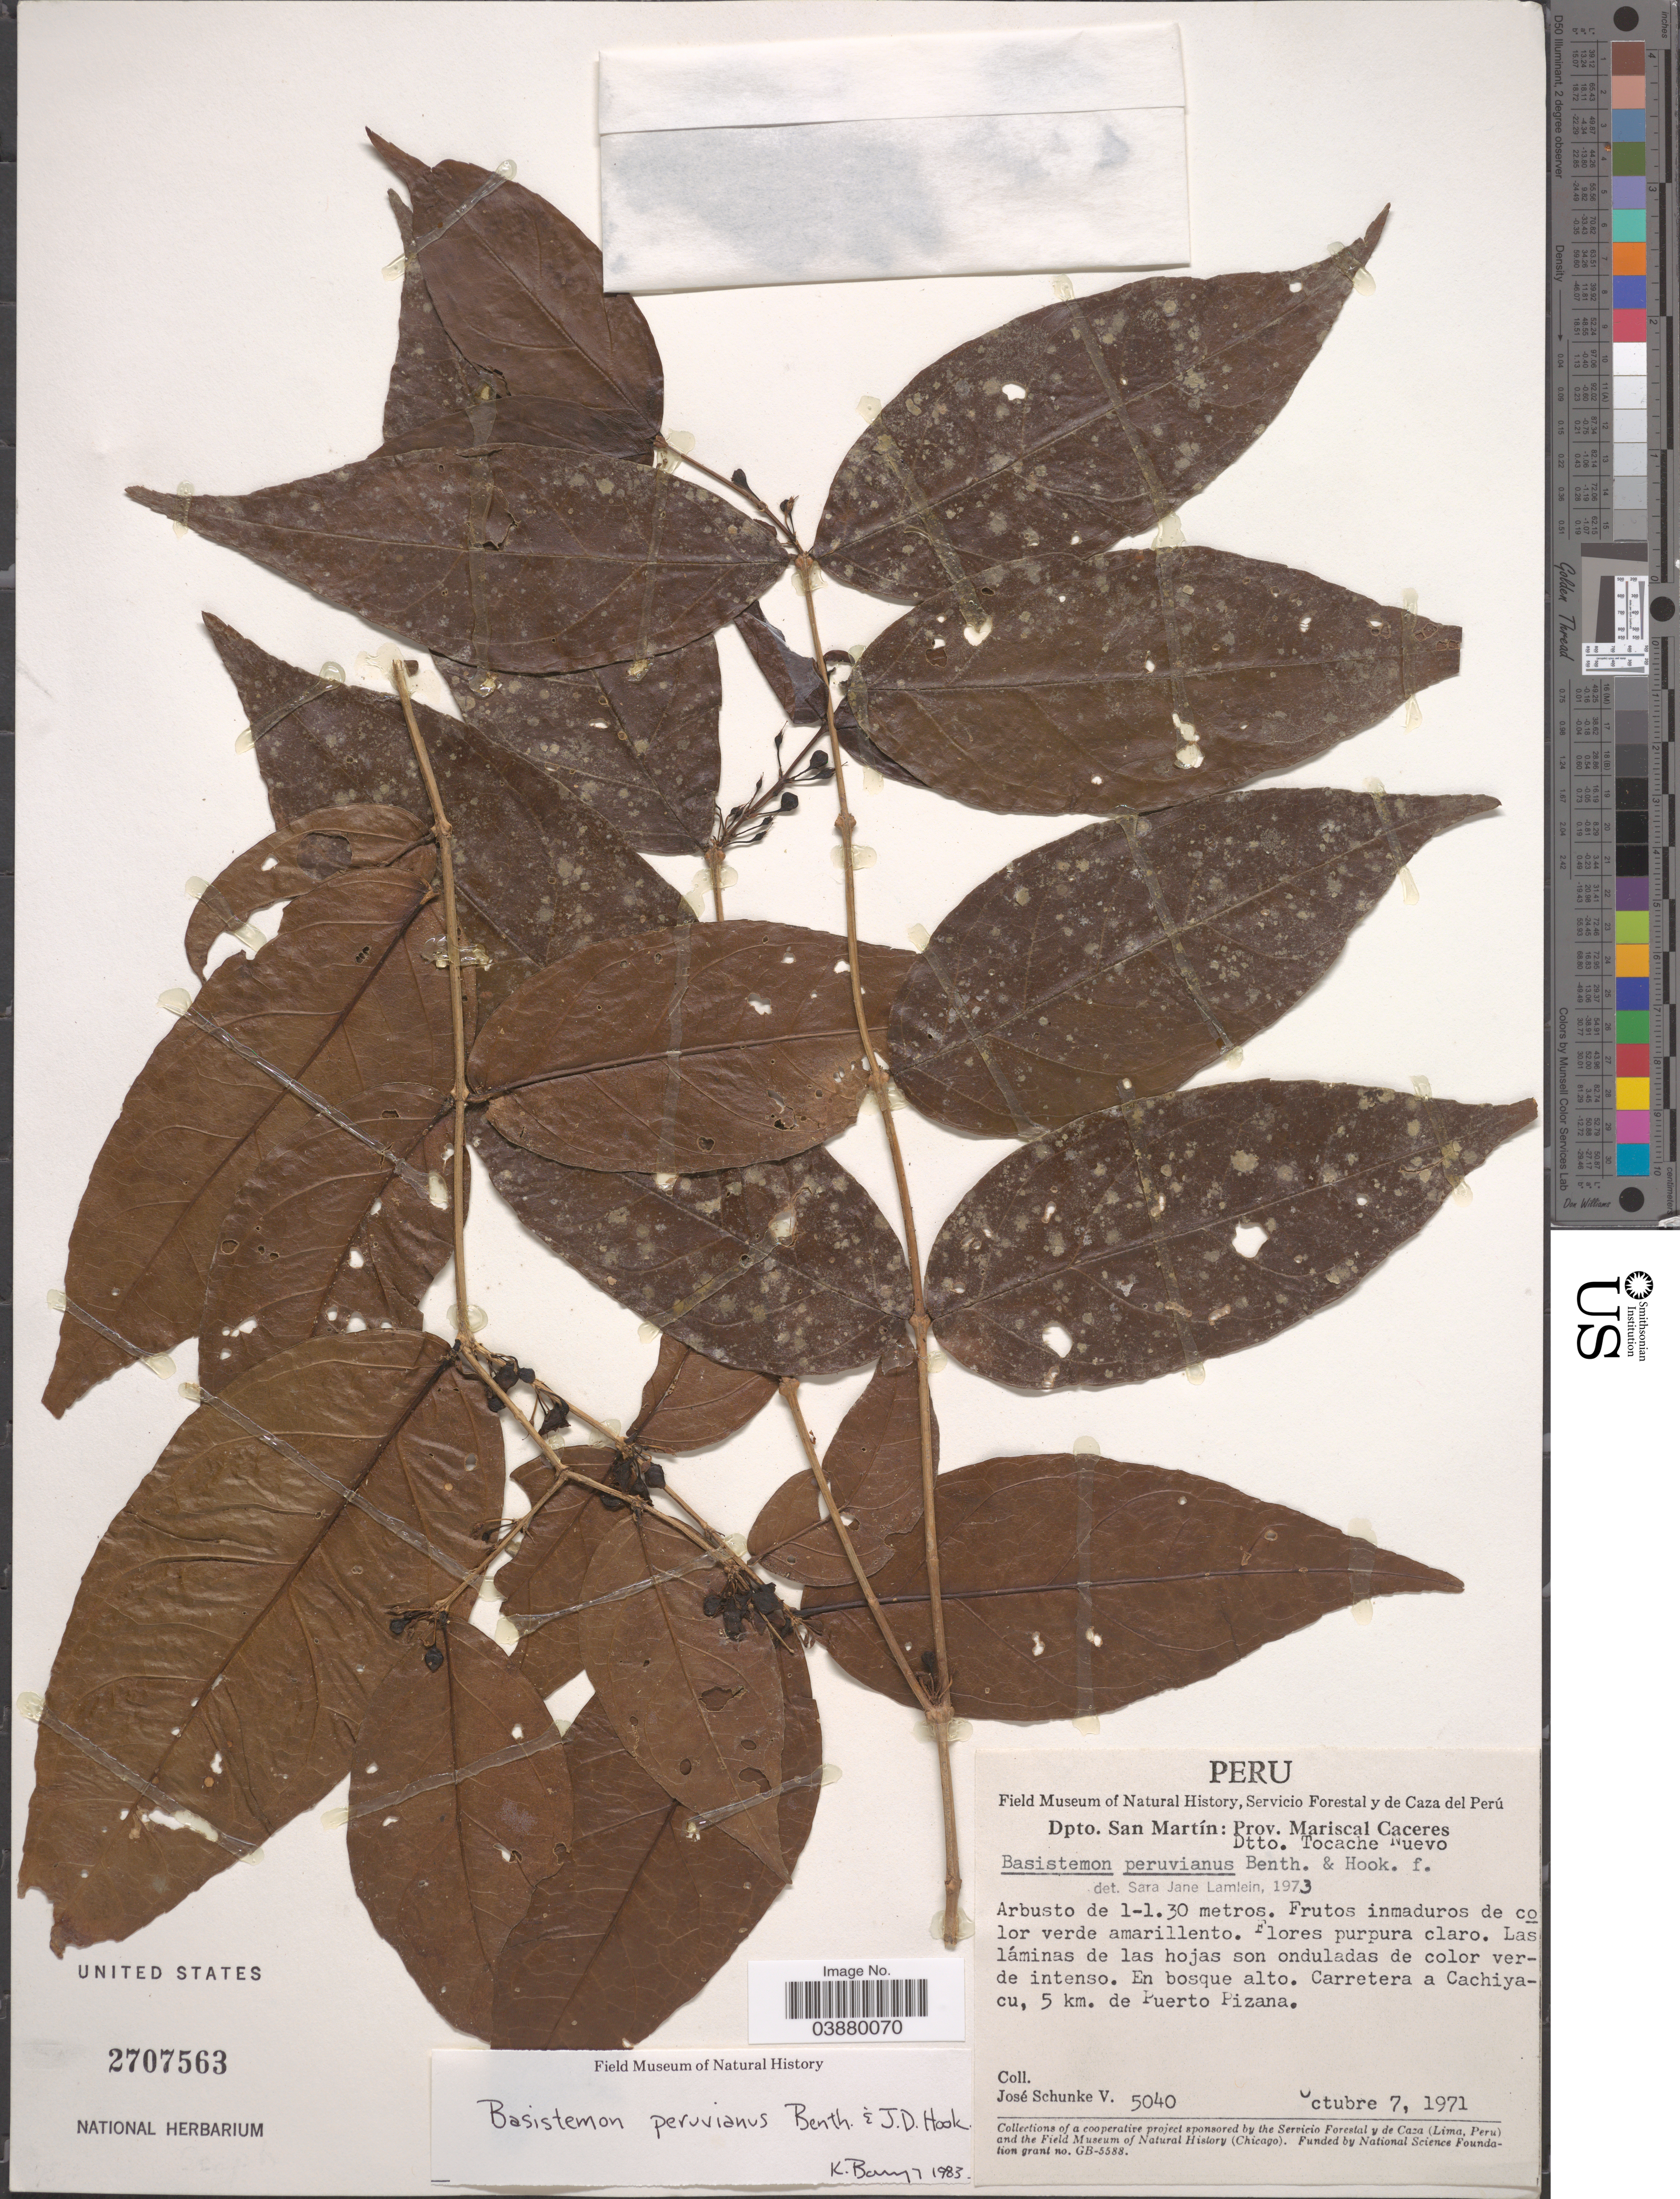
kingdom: Plantae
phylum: Tracheophyta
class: Magnoliopsida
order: Lamiales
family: Plantaginaceae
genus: Basistemon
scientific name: Basistemon peruvianus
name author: B.D. Jacks.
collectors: J. Schunke Vigo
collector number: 5040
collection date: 1971-10-07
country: Peru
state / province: San Martín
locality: Dpto. San Martín: Prov. Mariscal Caceres, Dtto. Tocache Nuevo. Carretera a Cachiyacu, 5 km. de Puerto Pizana.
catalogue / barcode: US 2707563